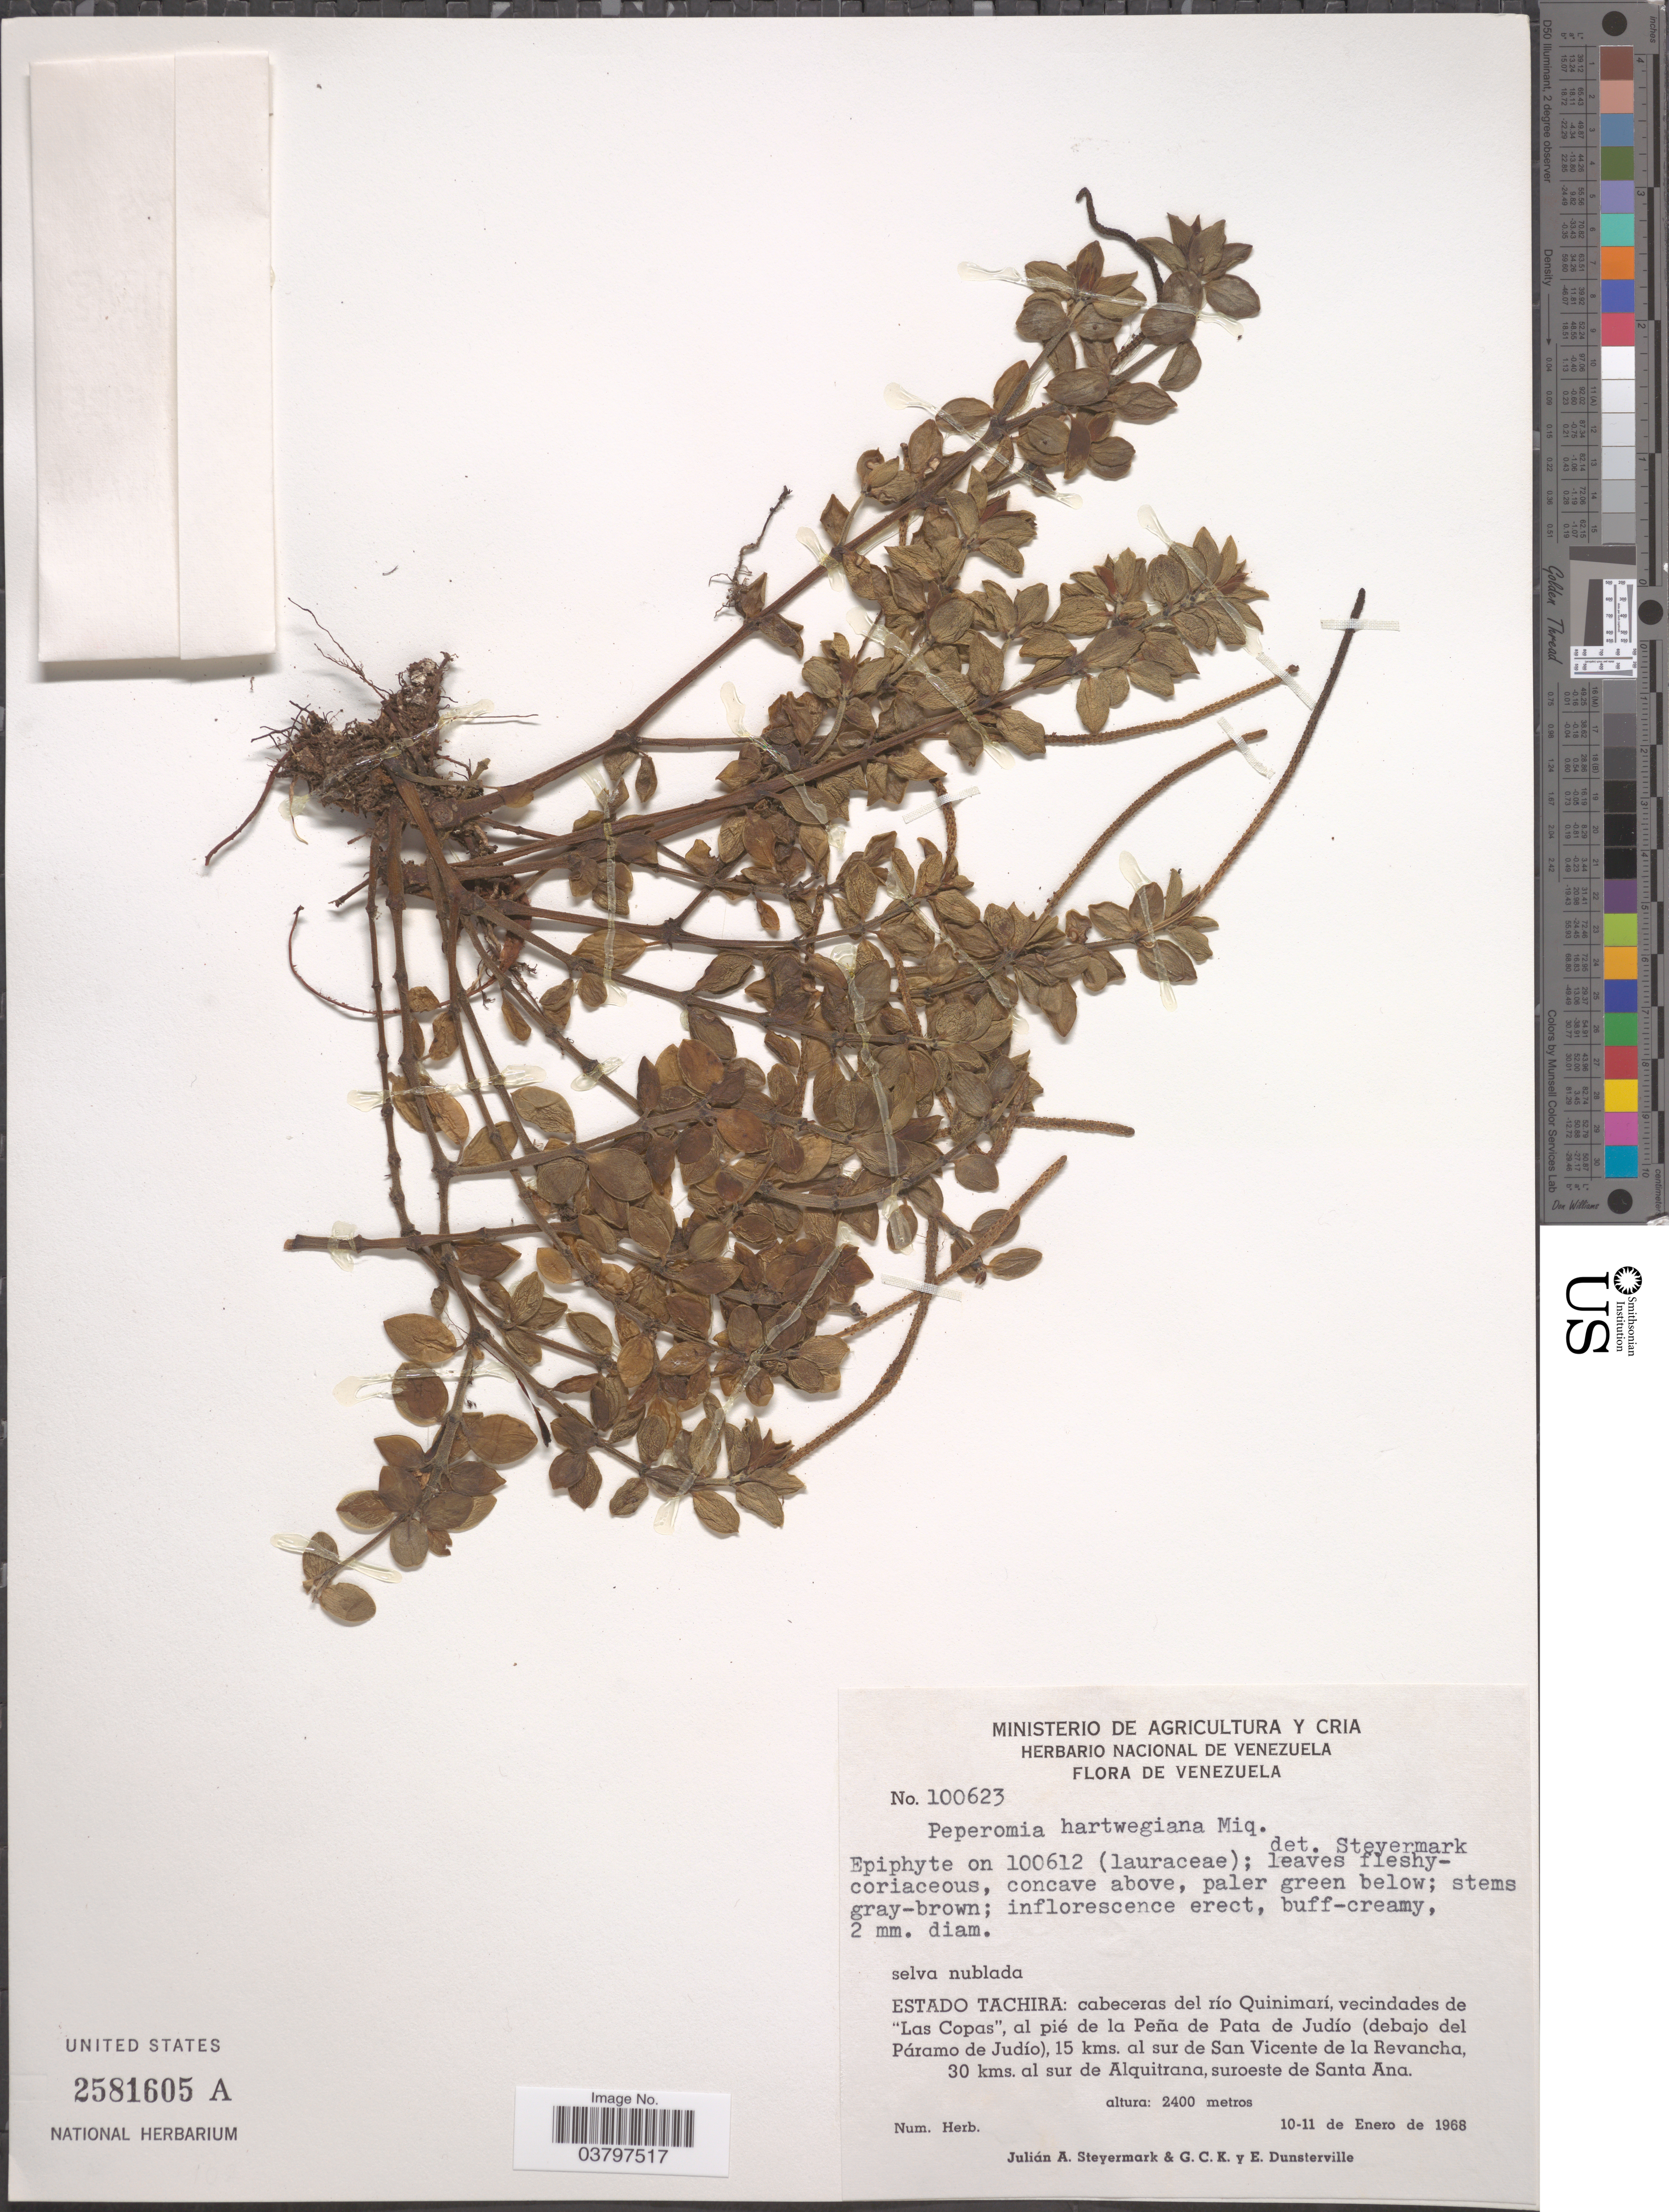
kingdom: Plantae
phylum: Tracheophyta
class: Magnoliopsida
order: Piperales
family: Piperaceae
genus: Peperomia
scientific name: Peperomia hartwegiana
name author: Miq.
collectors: J. Steyermark, G. C. K. Dunsterville & E. Dunsterville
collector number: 100623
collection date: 1968-01-10/1968-01-11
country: Venezuela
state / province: Tachira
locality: Estado Tachira: cabeceras del río Quinimarí, vecindades de "Las Copas", al pié de la Peña de Pata de Judío (debajo del Páramo de Judío), 15 kms. al sur de San Vicente de la Revancha, 30 kms. al sur de Alquitrana, suroeste de Santa Ana.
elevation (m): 2400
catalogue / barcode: US 2581605A